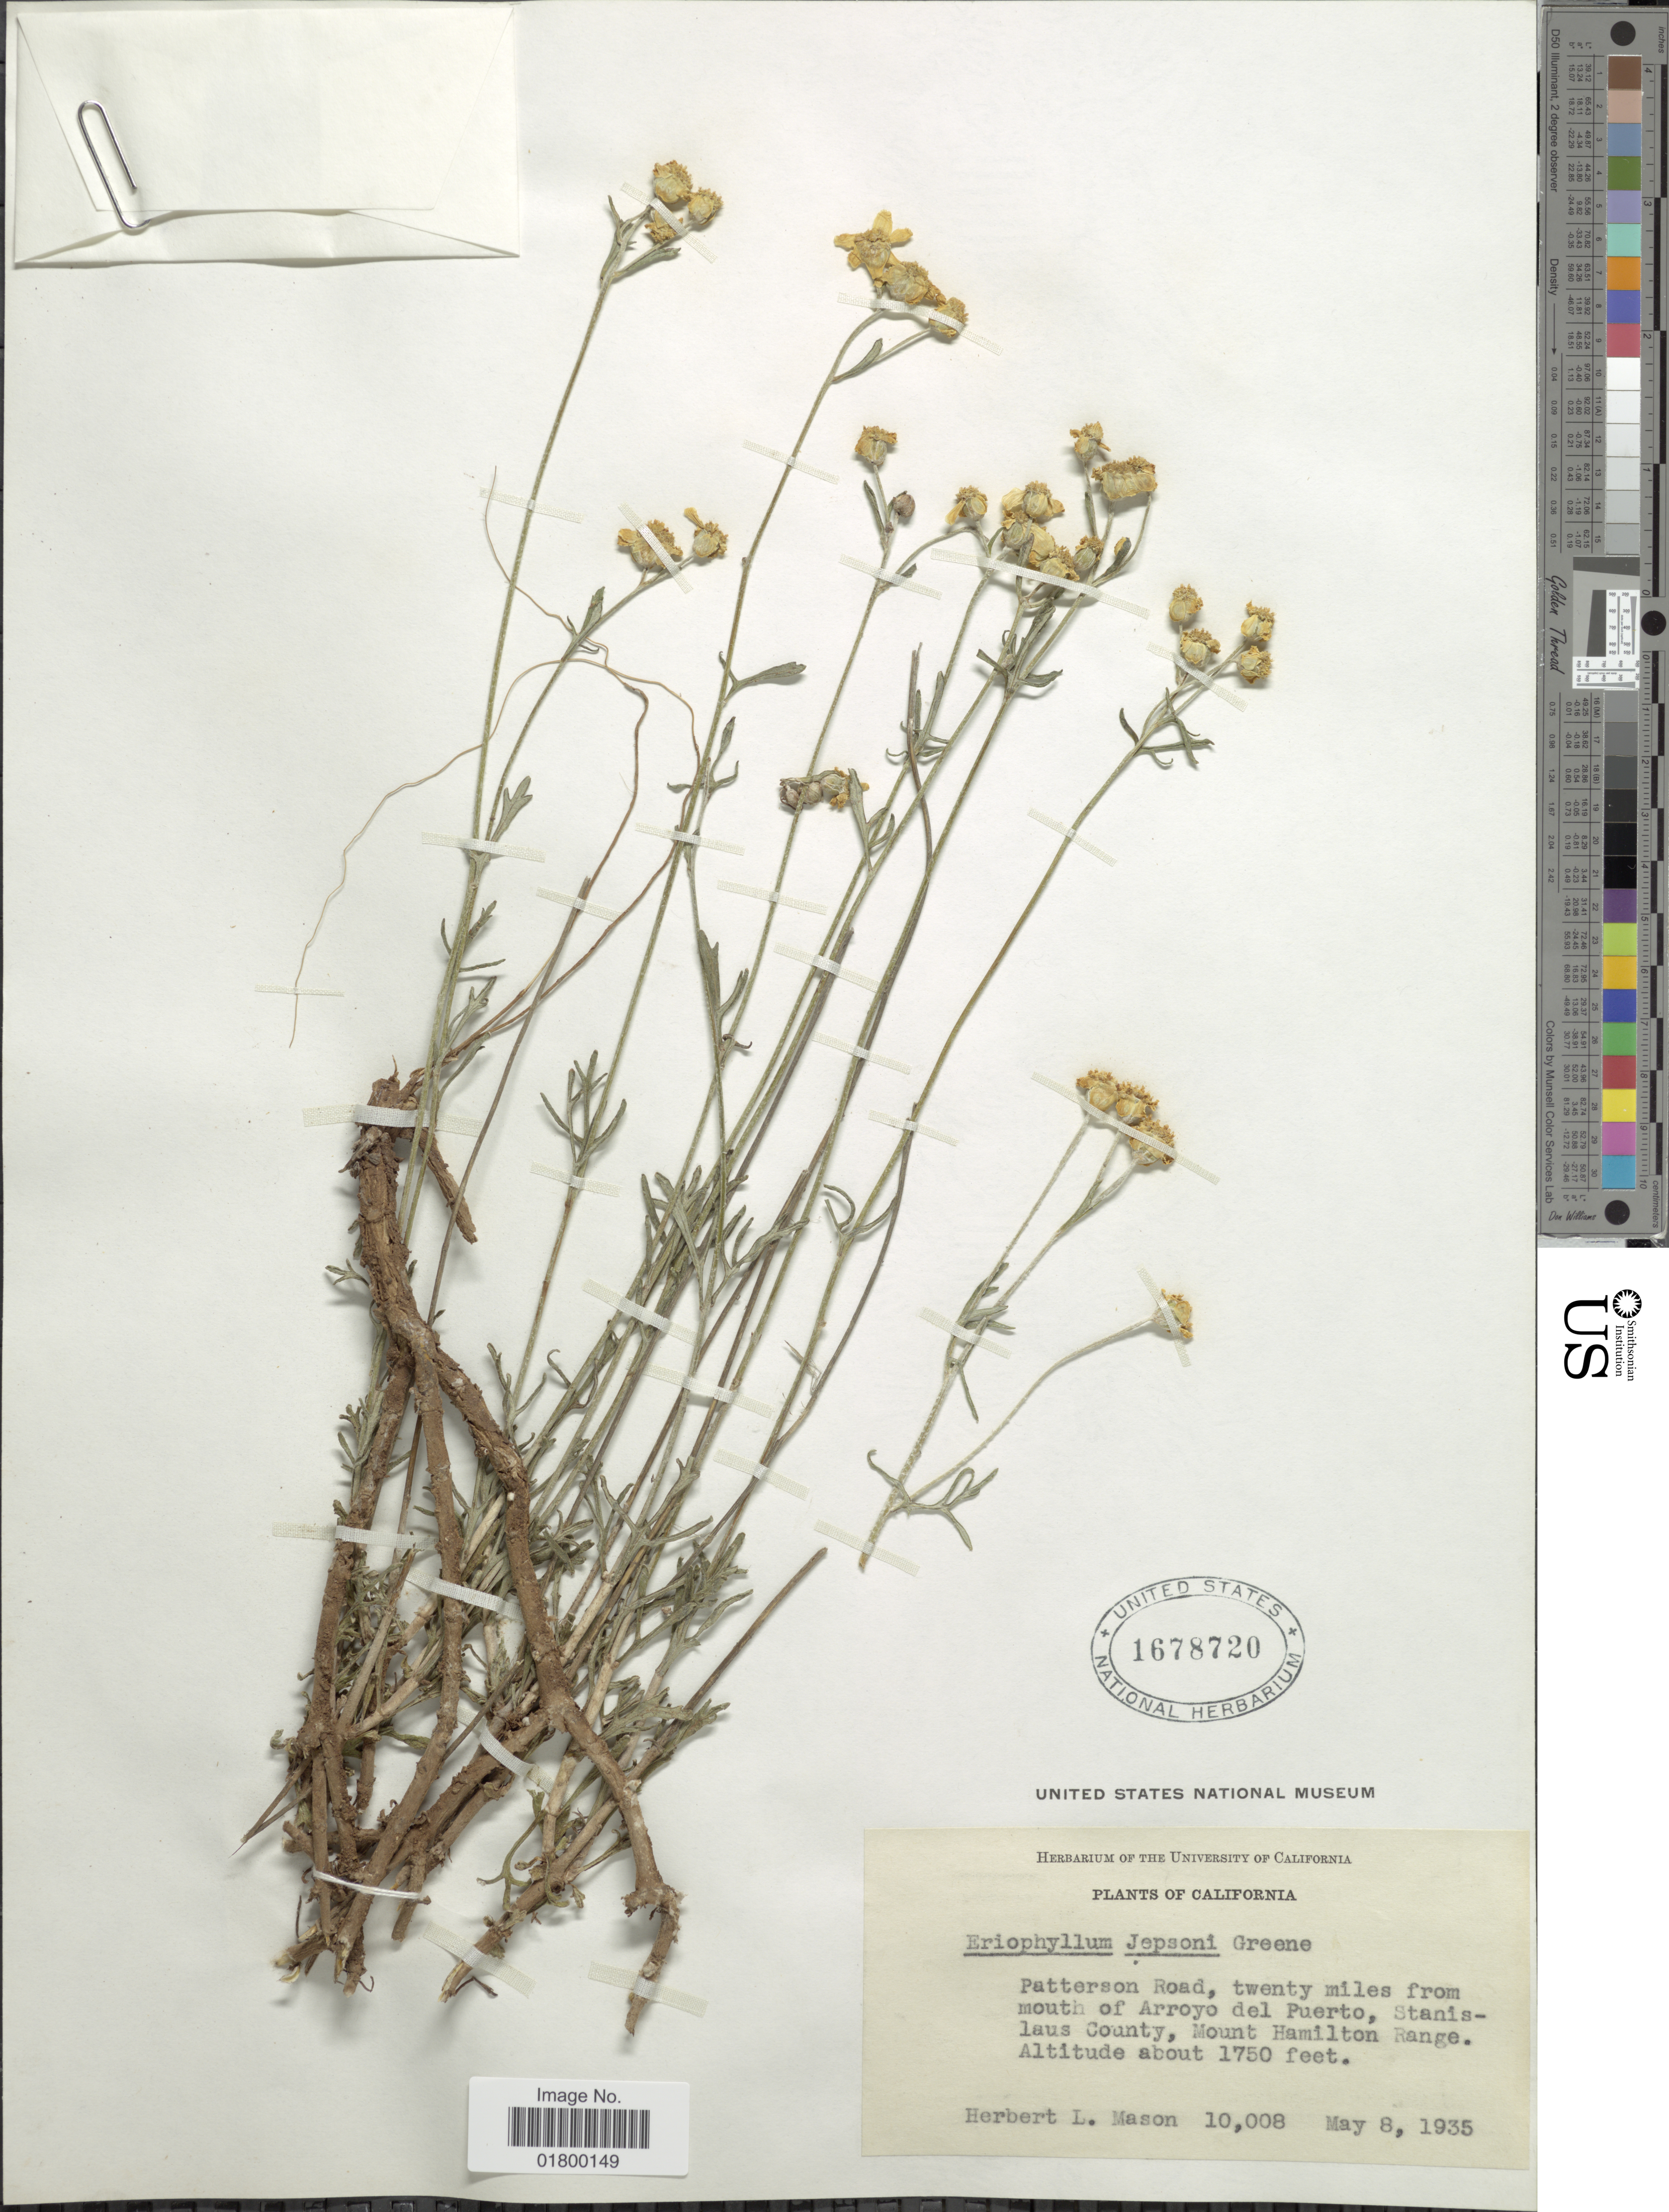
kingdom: Plantae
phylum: Tracheophyta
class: Magnoliopsida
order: Asterales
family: Asteraceae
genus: Eriophyllum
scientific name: Eriophyllum jepsoni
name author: Greene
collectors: H. L. Mason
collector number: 10008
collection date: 1935-05-08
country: United States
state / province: California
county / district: Stanislaus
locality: Patterson Road, twenty miles from mouth of Arroyo del Puerto, Stanislaus County, Mount Hamilton Range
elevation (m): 533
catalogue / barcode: US 1678720